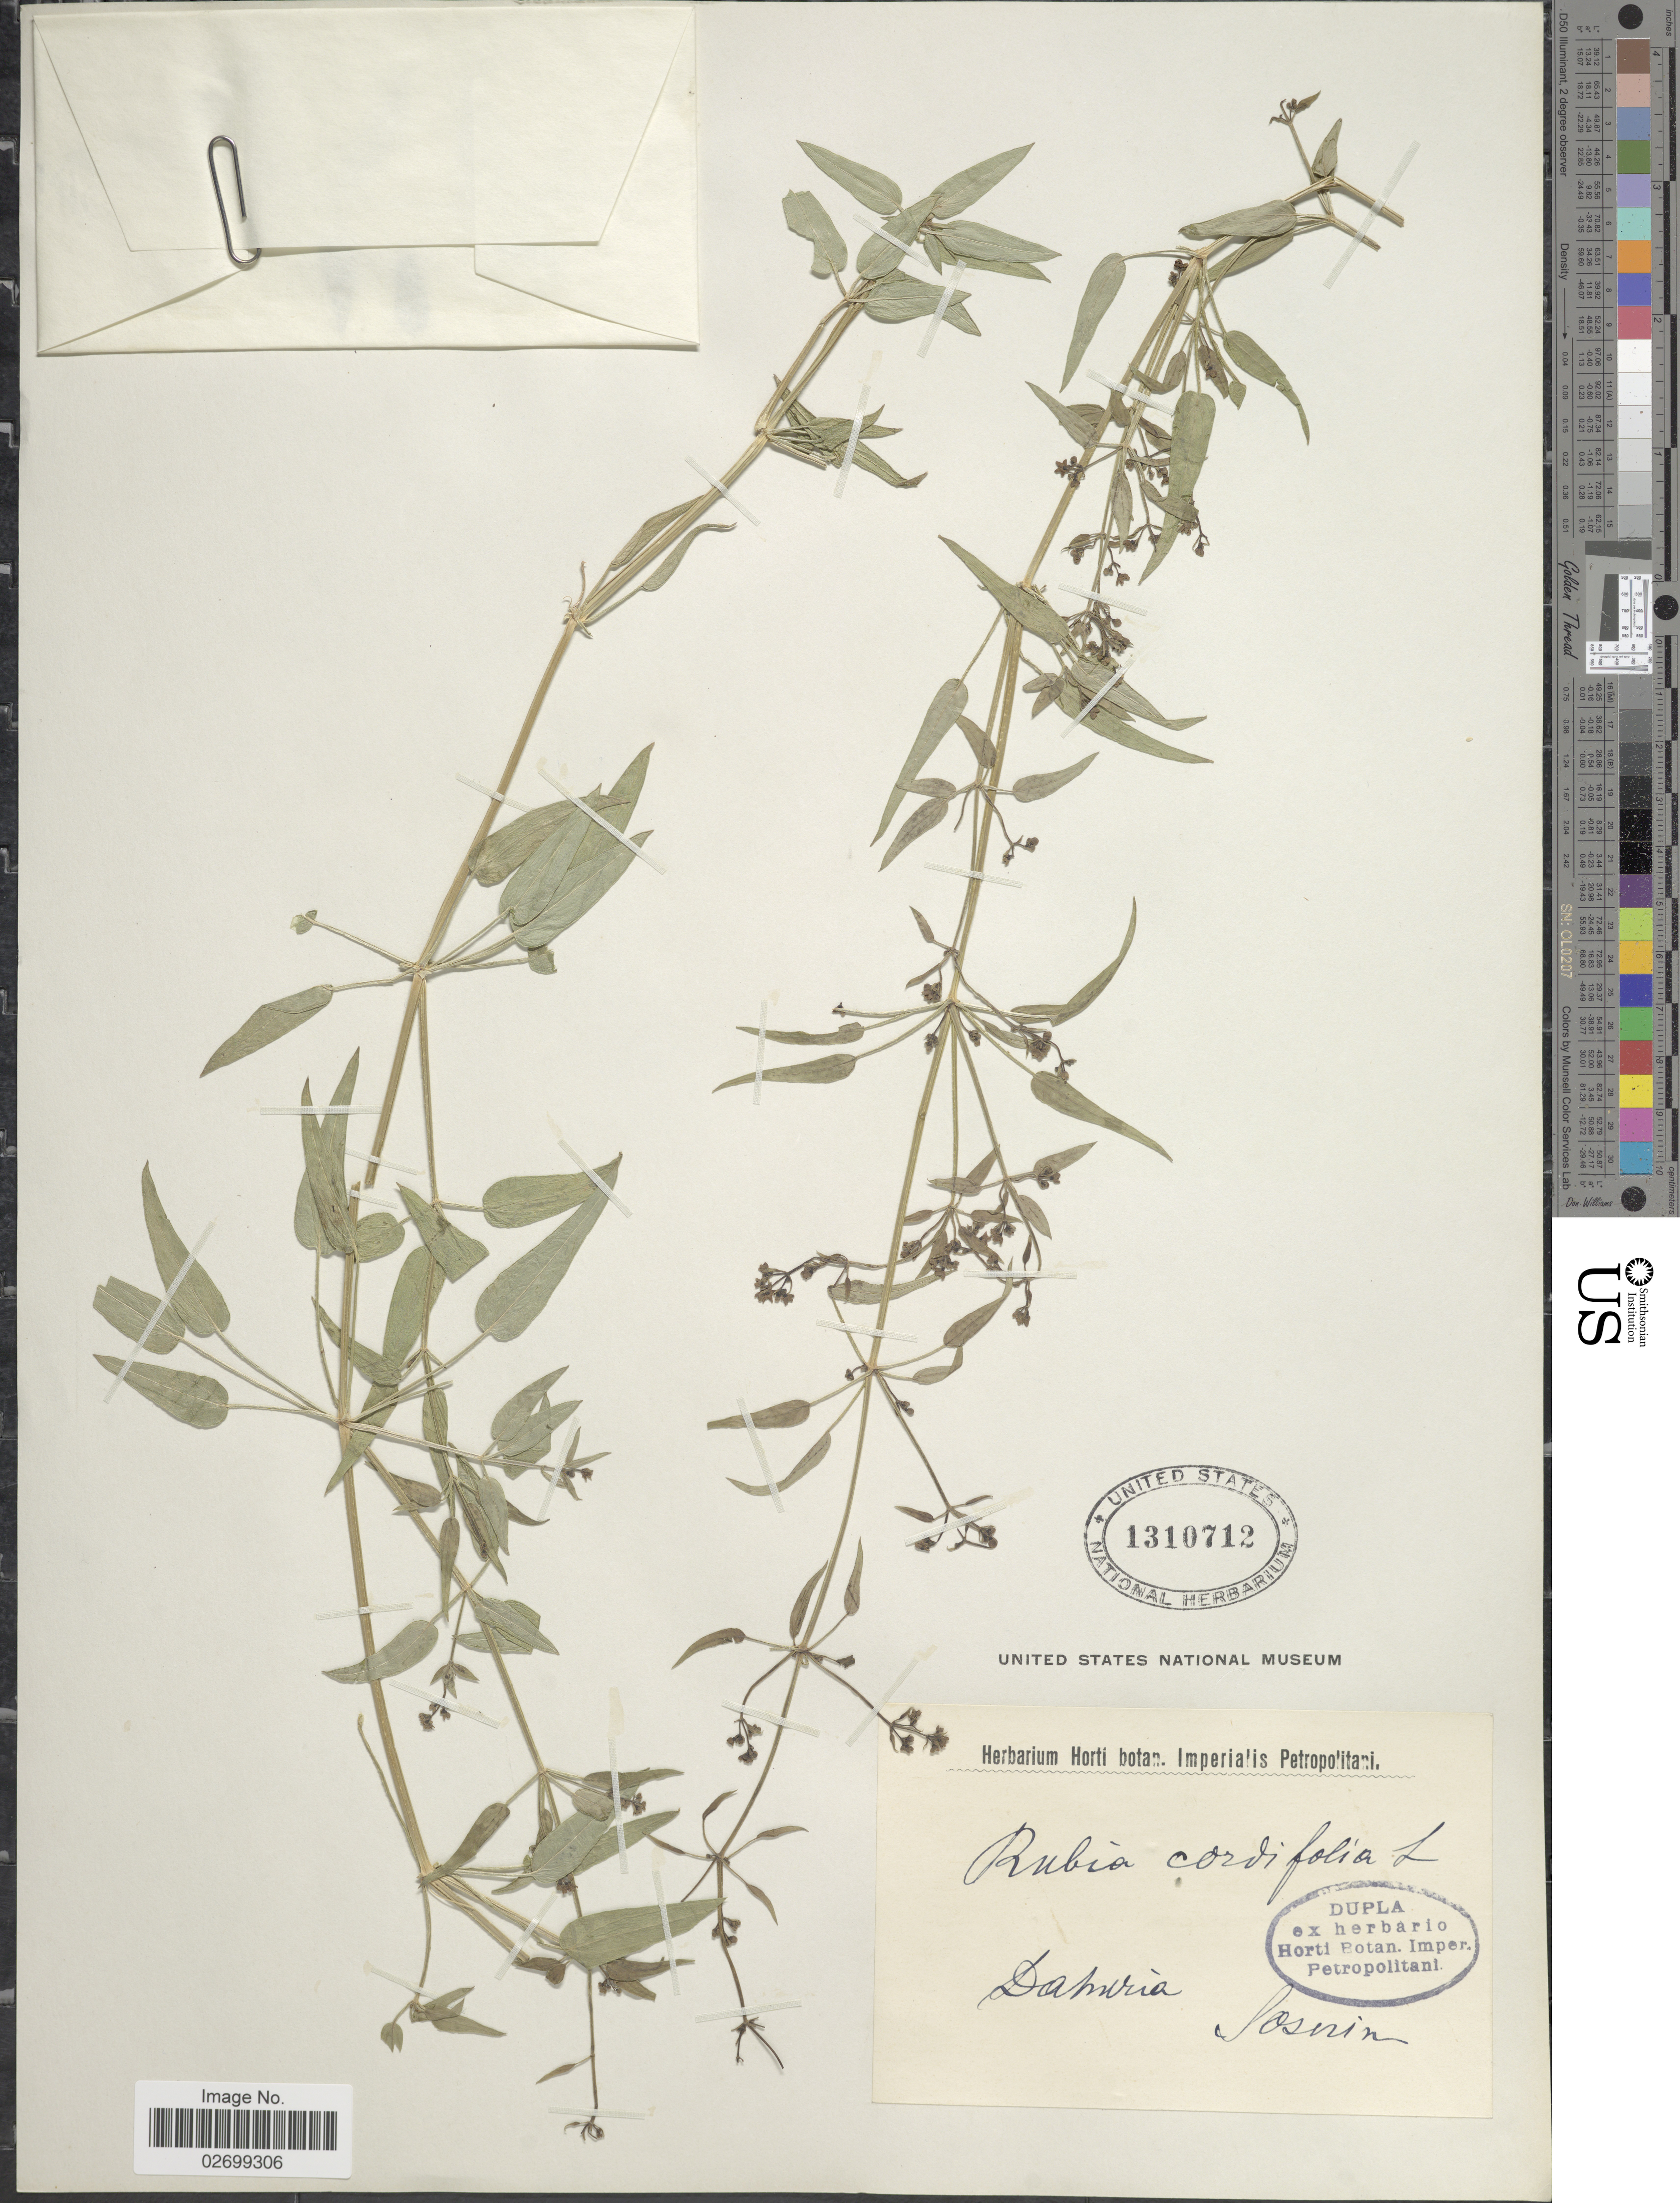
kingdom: Plantae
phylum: Tracheophyta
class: Magnoliopsida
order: Gentianales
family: Rubiaceae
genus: Rubia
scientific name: Rubia cordifolia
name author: L.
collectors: ex Herb. Horti Bot. Petropolitani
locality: Danuria, Soserin [interpreted]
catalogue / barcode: US 1310712